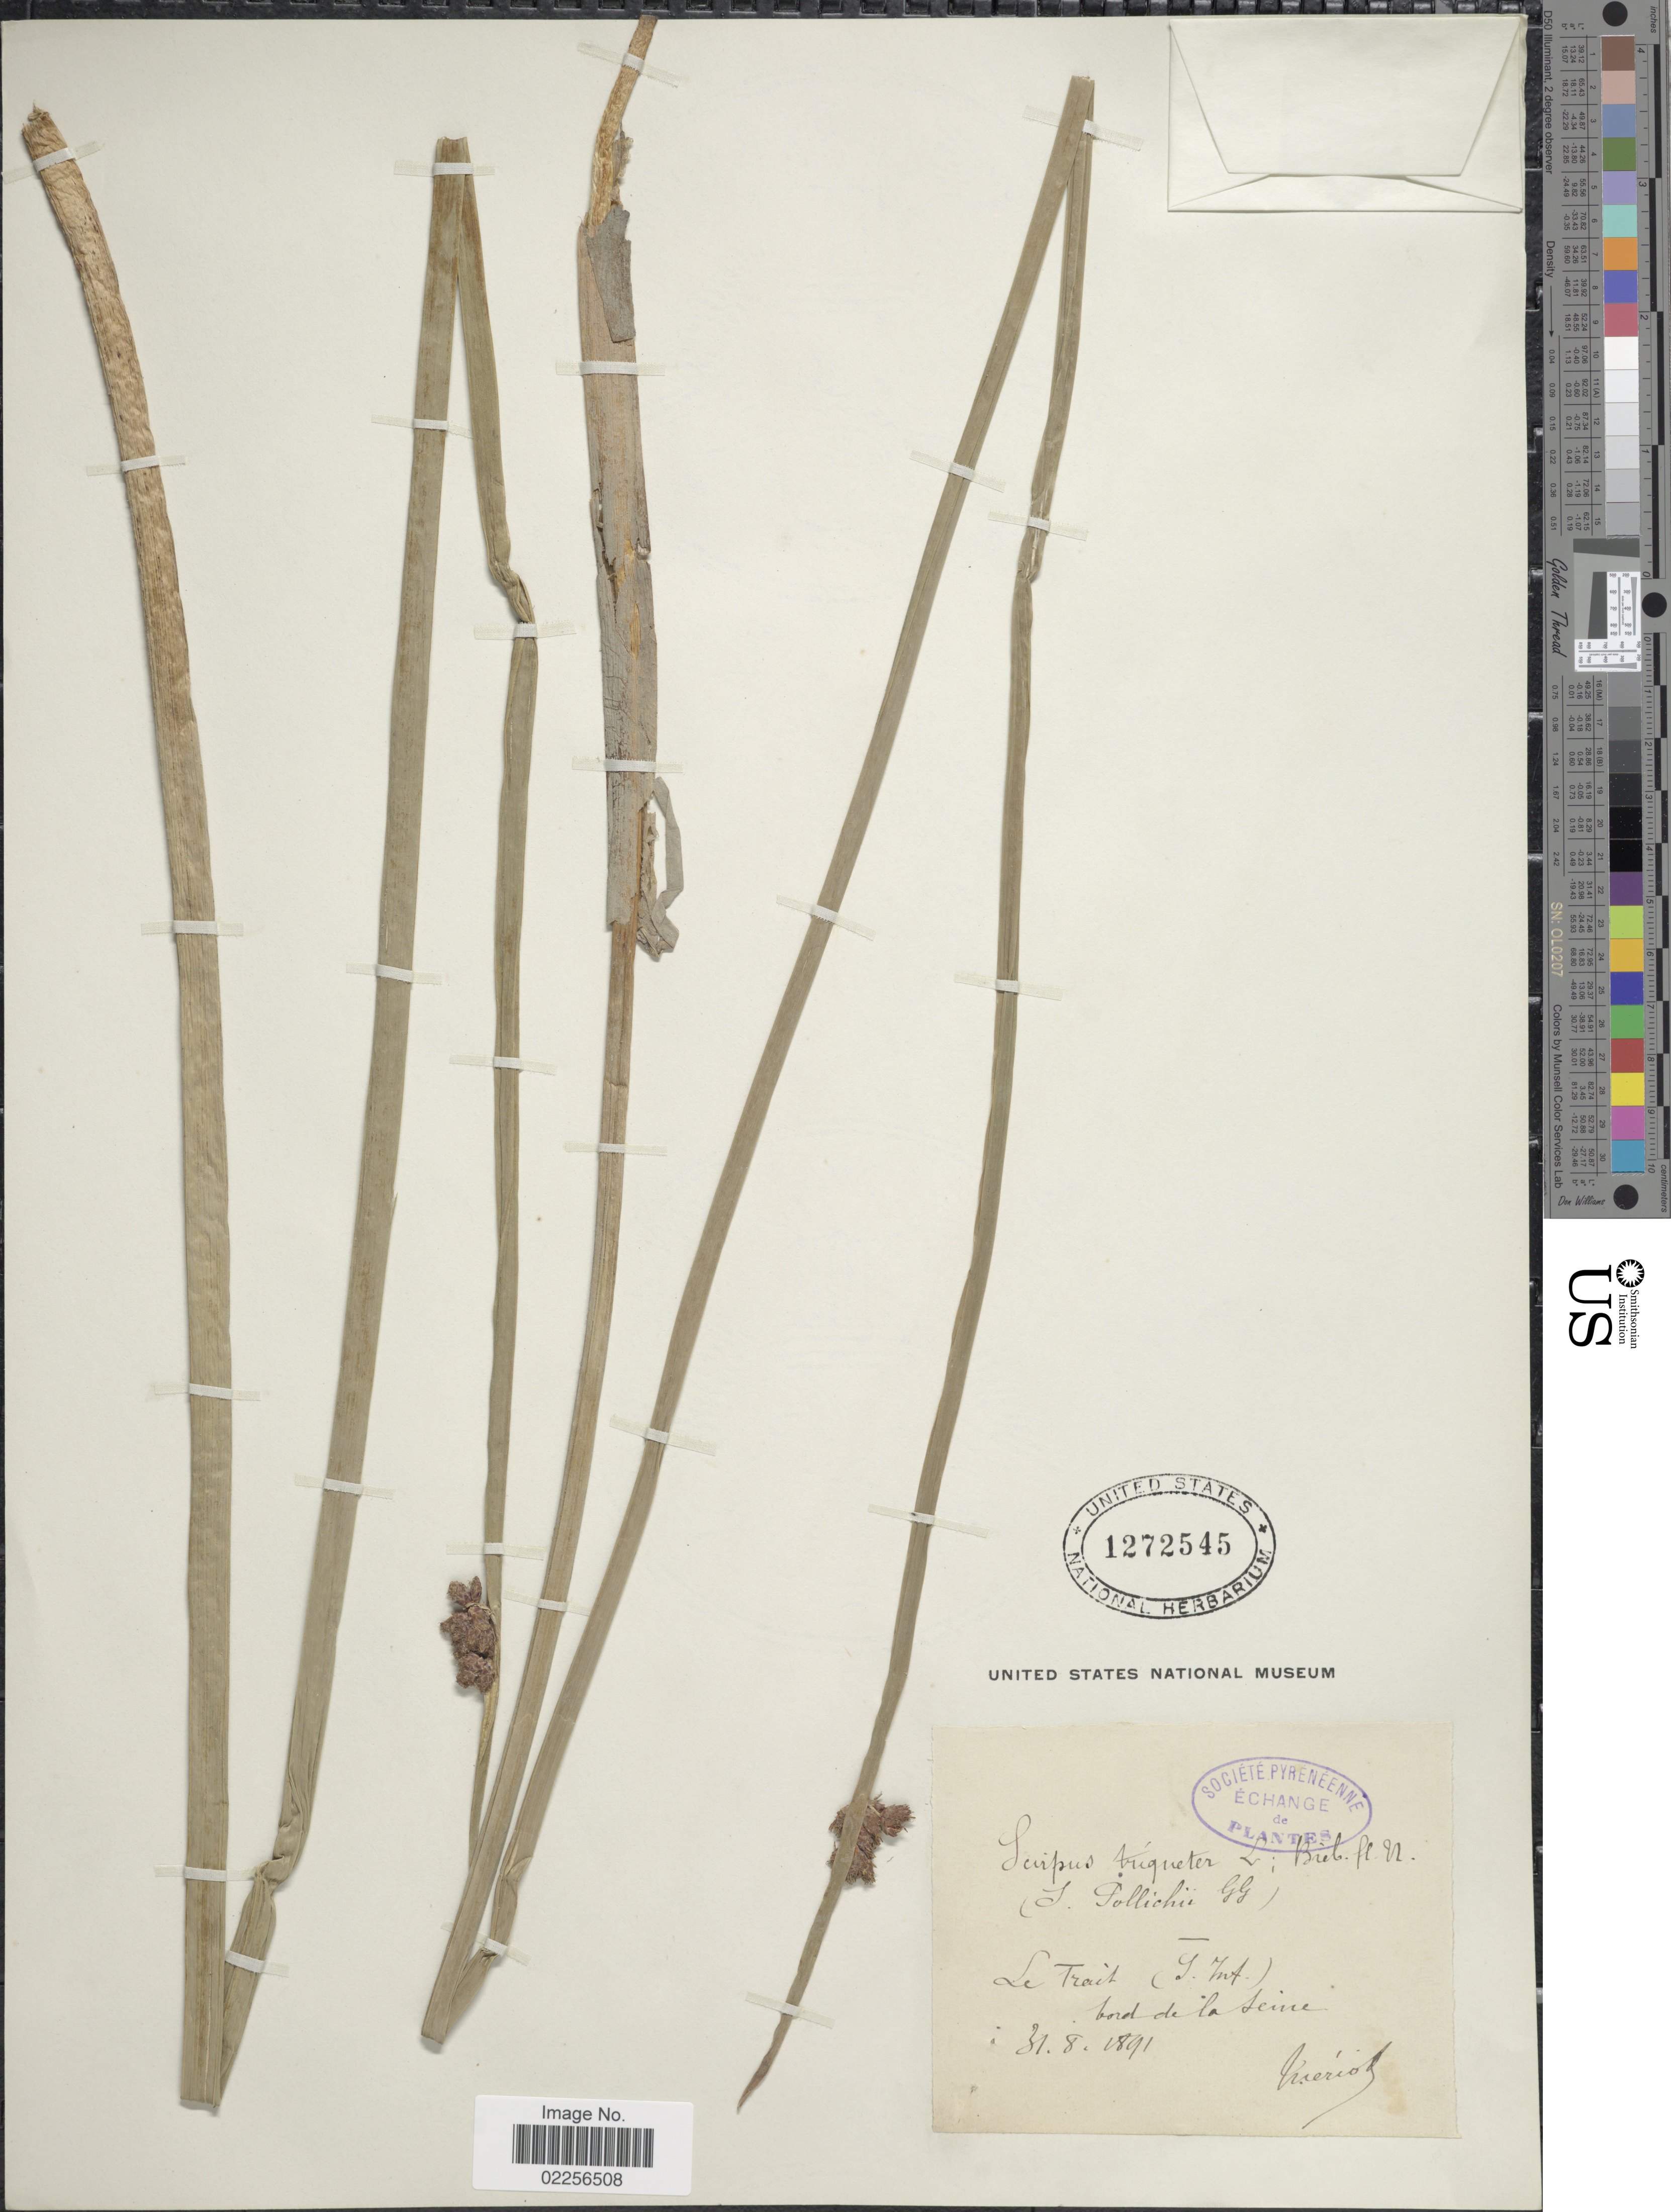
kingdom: Plantae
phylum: Tracheophyta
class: Liliopsida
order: Poales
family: Cyperaceae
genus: Schoenoplectus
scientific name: Schoenoplectus triqueter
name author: (L.) Palla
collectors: Meriod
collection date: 1891-08-31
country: France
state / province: Île-de-France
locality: Le Trait (S. Int.), Bord de la Seine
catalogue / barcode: US 1272545